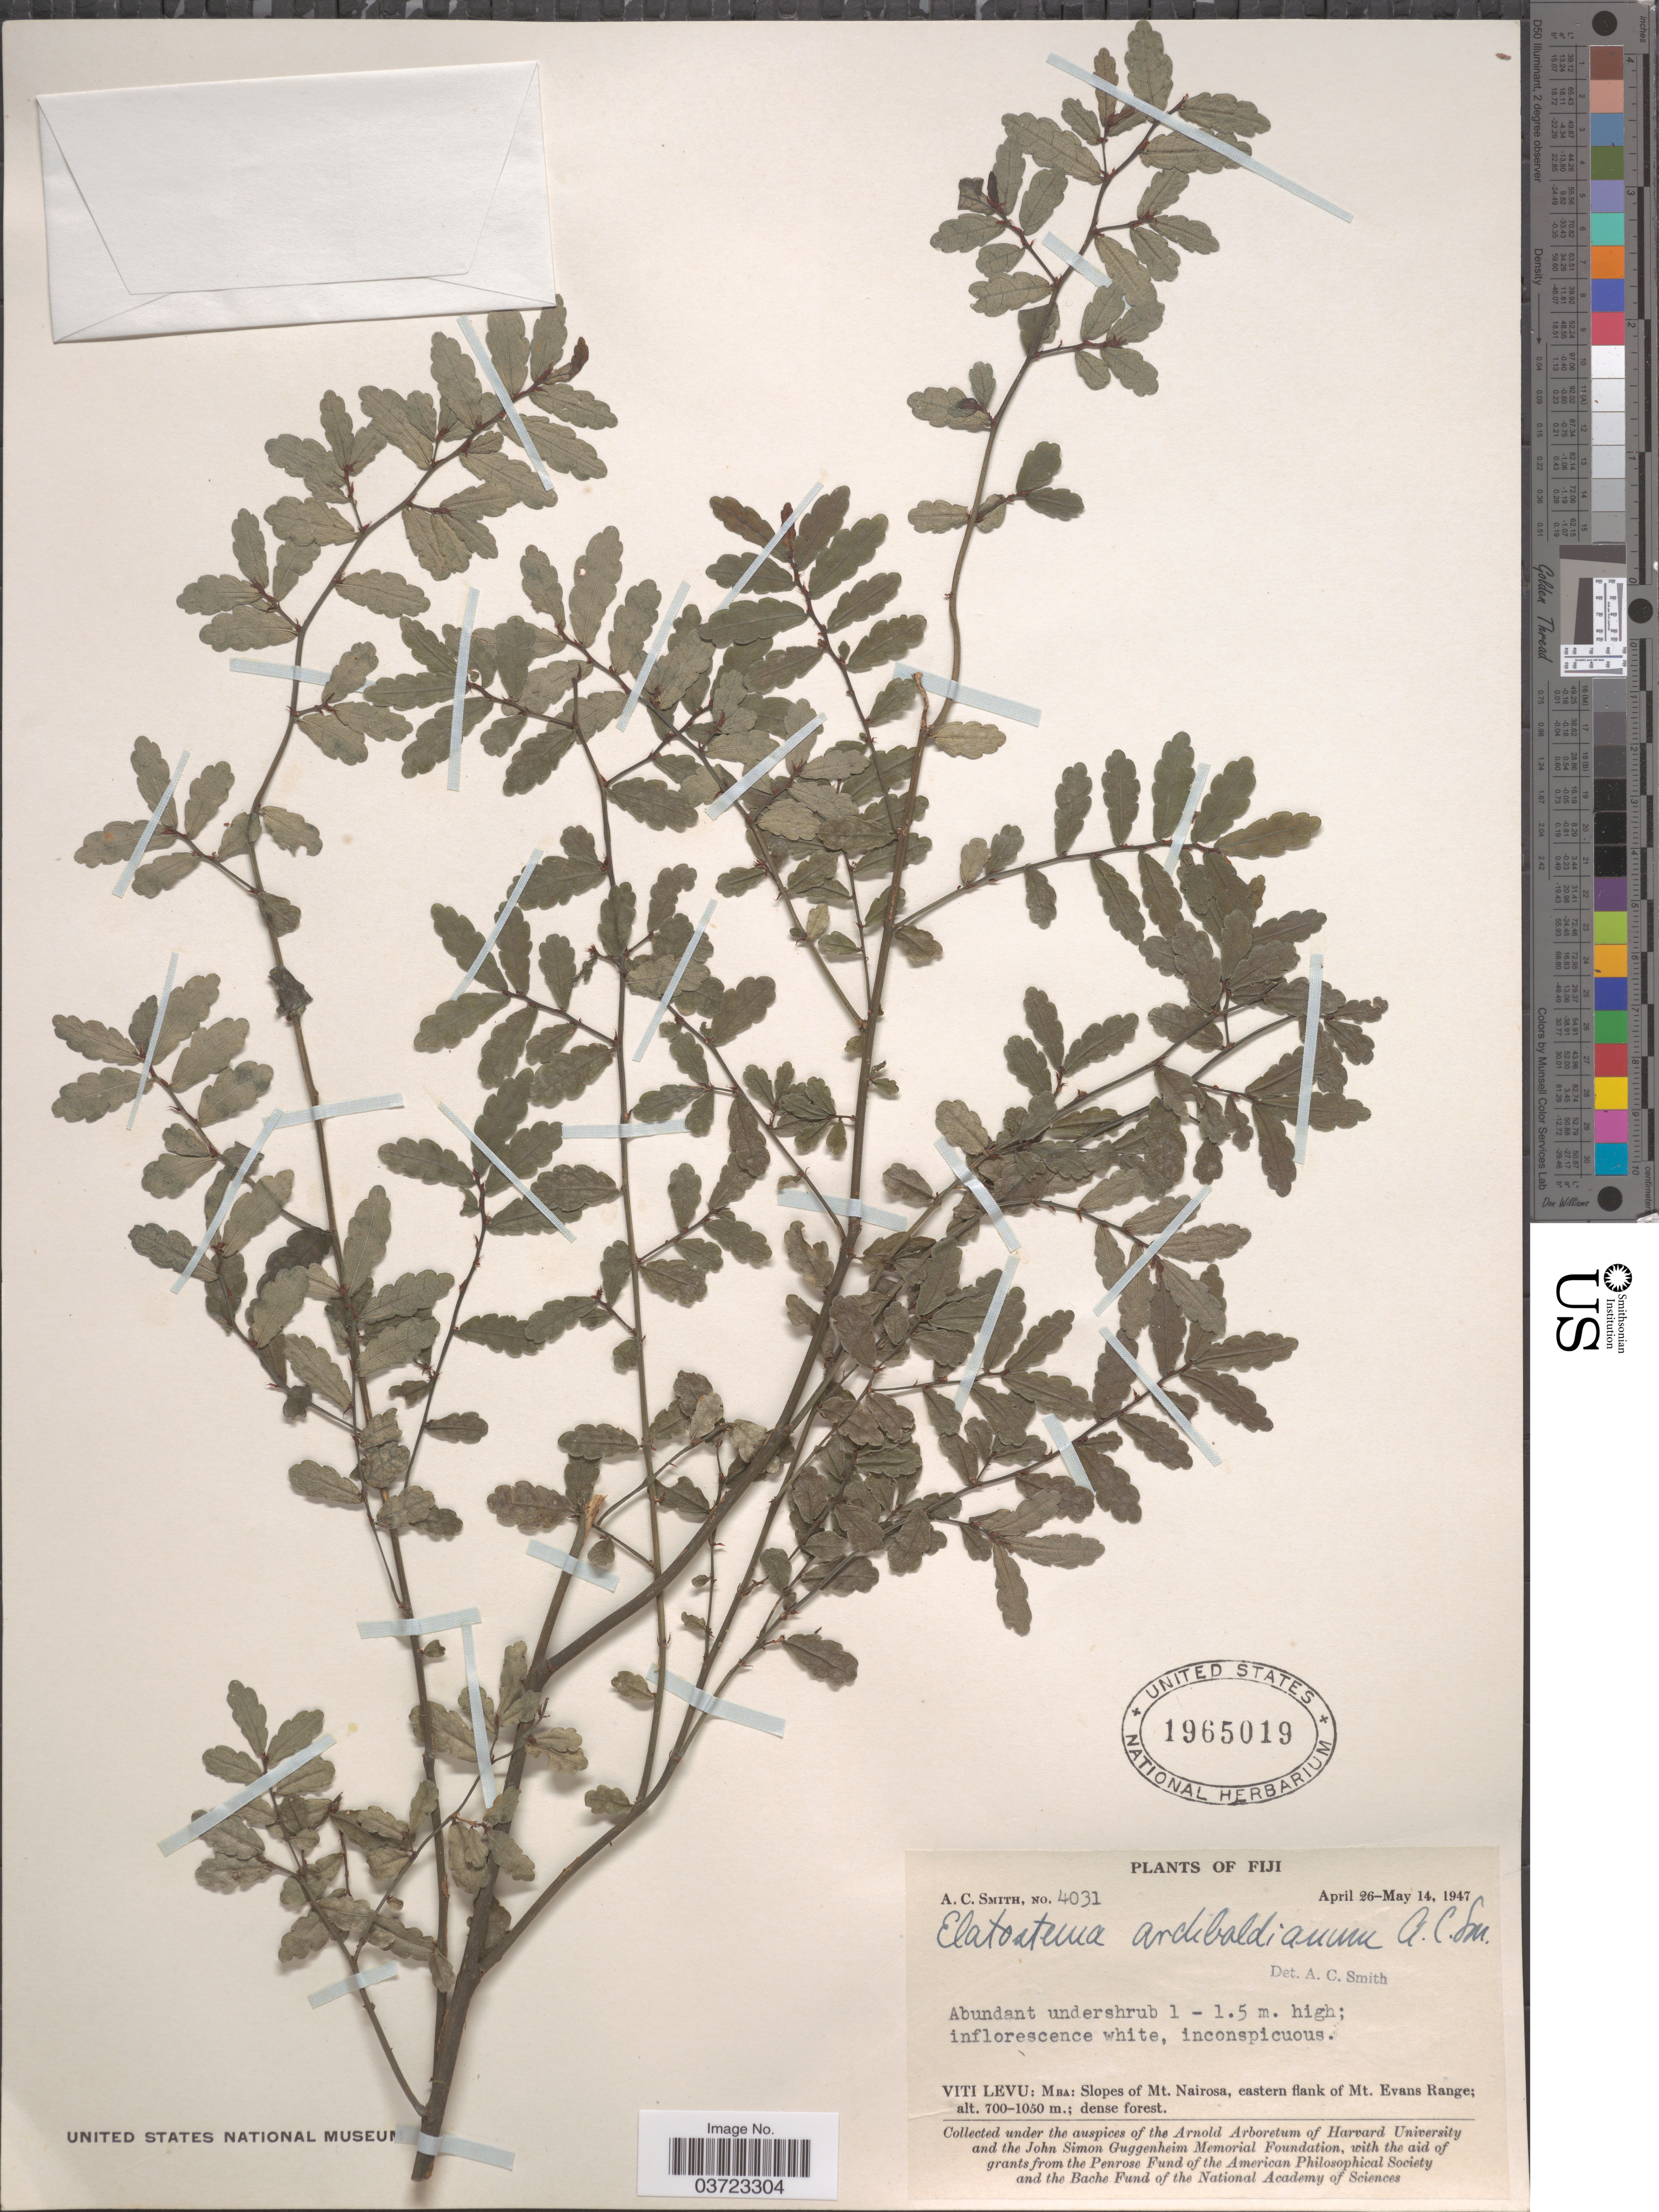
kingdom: Plantae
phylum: Tracheophyta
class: Magnoliopsida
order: Rosales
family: Urticaceae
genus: Elatostema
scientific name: Elatostema archboldianum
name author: A.C. Sm.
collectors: A. C. Smith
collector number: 4031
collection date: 1947-04-26/1947-05-14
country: Fiji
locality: Viti Levu: Mba: Slopes of Mt. Nairosa, eastern flank of Mt. Evans Range.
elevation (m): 700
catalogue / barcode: US 1965019